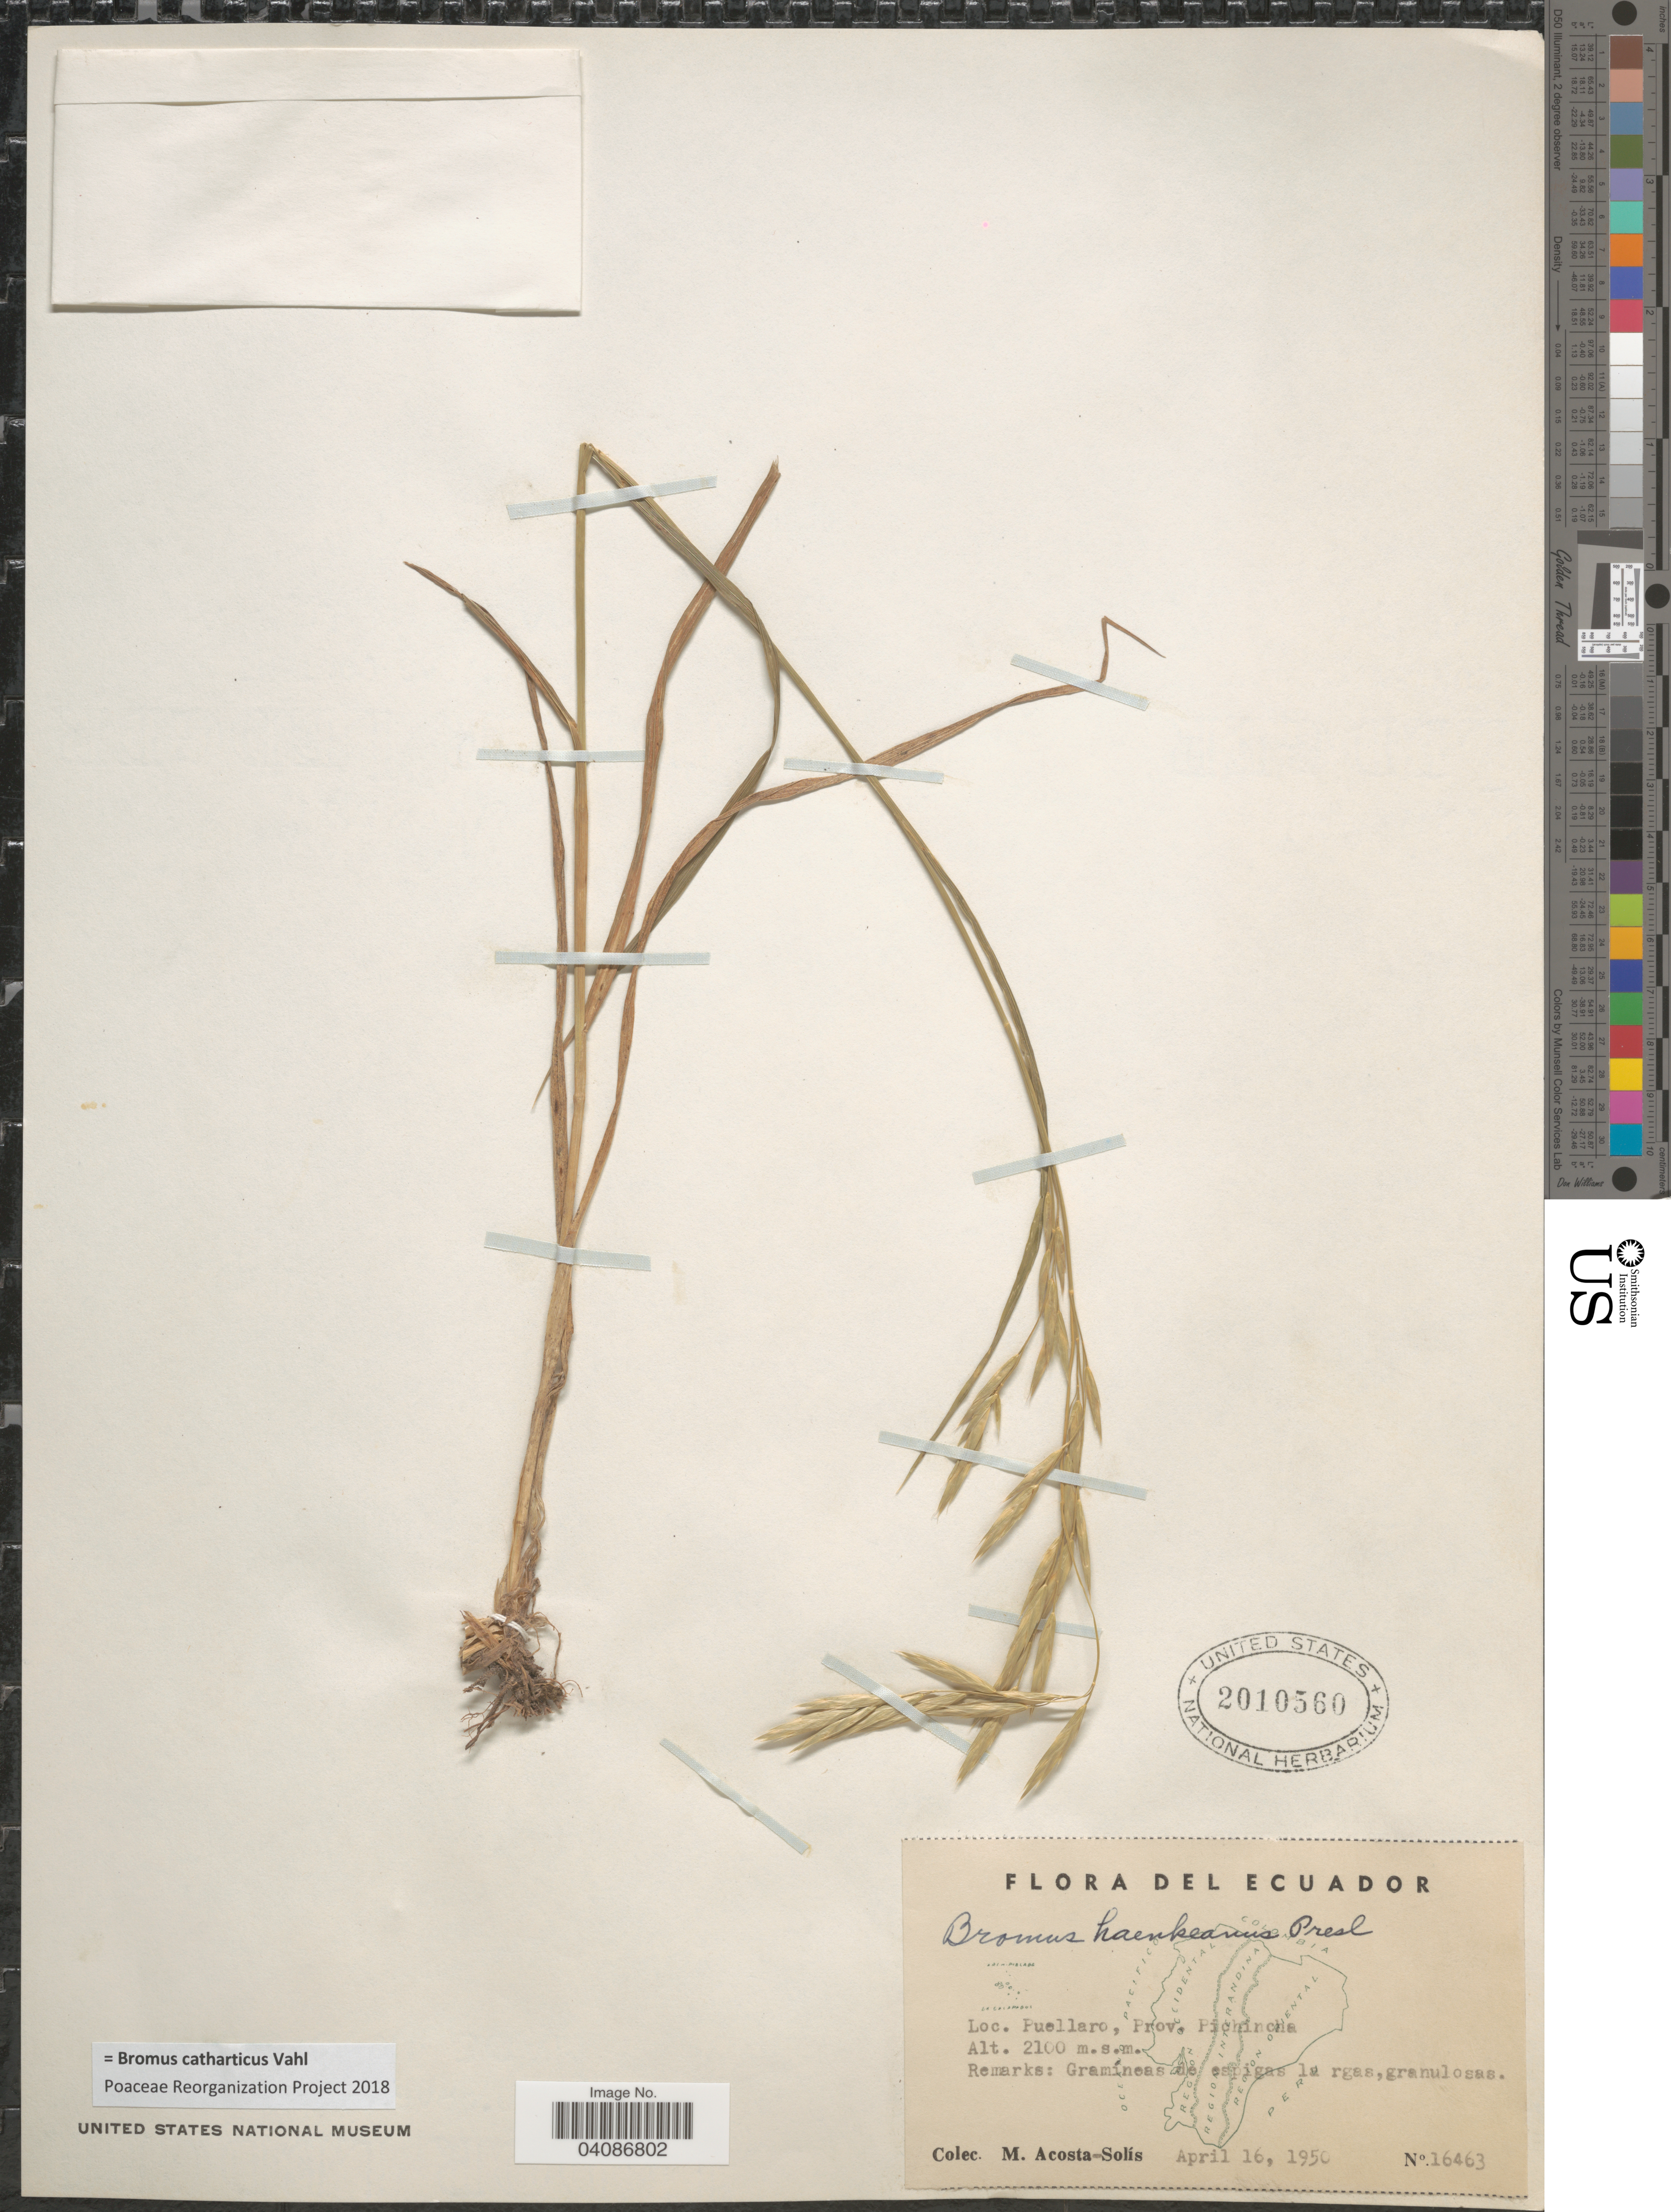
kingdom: Plantae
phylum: Tracheophyta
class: Liliopsida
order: Poales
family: Poaceae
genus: Bromus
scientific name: Bromus catharticus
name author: Vahl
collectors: M. Acosta Solis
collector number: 16463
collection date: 1950-04-16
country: Ecuador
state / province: Pichincha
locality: Puellaro.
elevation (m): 2100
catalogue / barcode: US 2010560